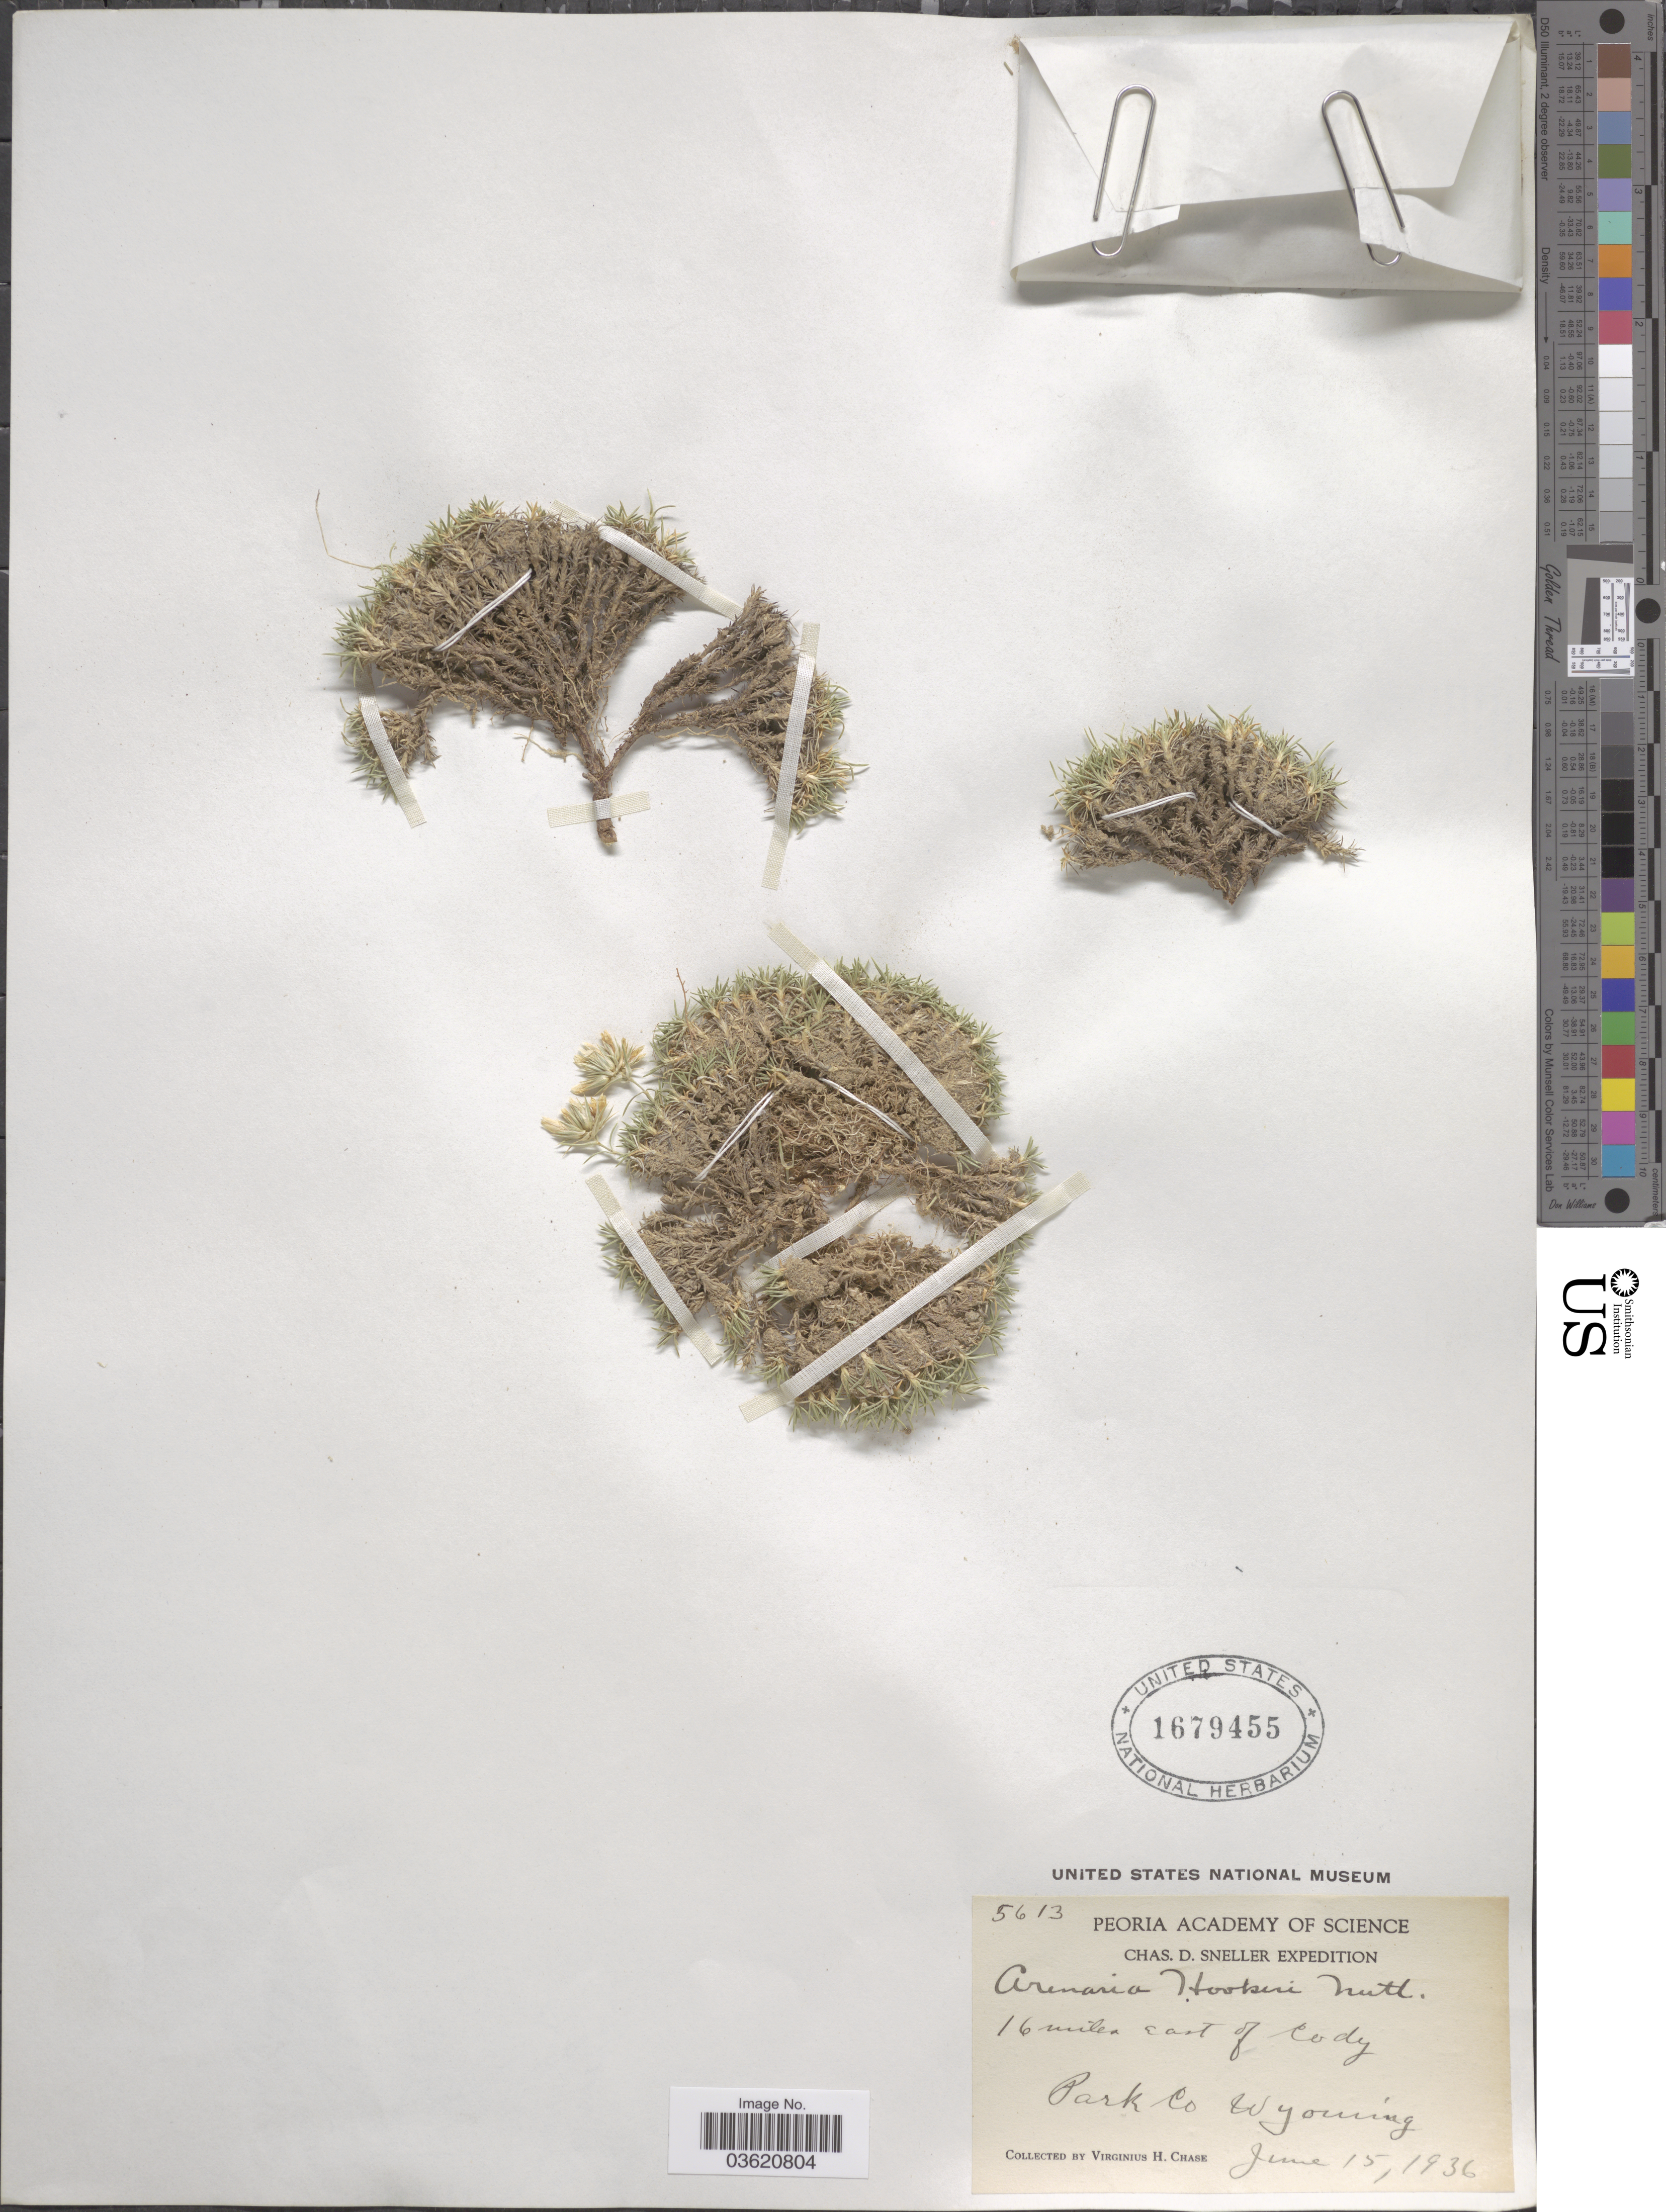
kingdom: Plantae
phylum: Tracheophyta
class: Magnoliopsida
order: Caryophyllales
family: Caryophyllaceae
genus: Eremogone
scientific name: Eremogone hookeri var. hookeri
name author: (Nutt.) W.A. Weber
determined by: Strong, Mark T., (BOT), Smithsonian Institution - National Museum of Natural History (UNITED STATES)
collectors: V. H. Chase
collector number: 5613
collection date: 1936-06-15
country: United States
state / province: Wyoming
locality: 16 miles east of Cody. Park Co.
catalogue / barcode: US 1679455